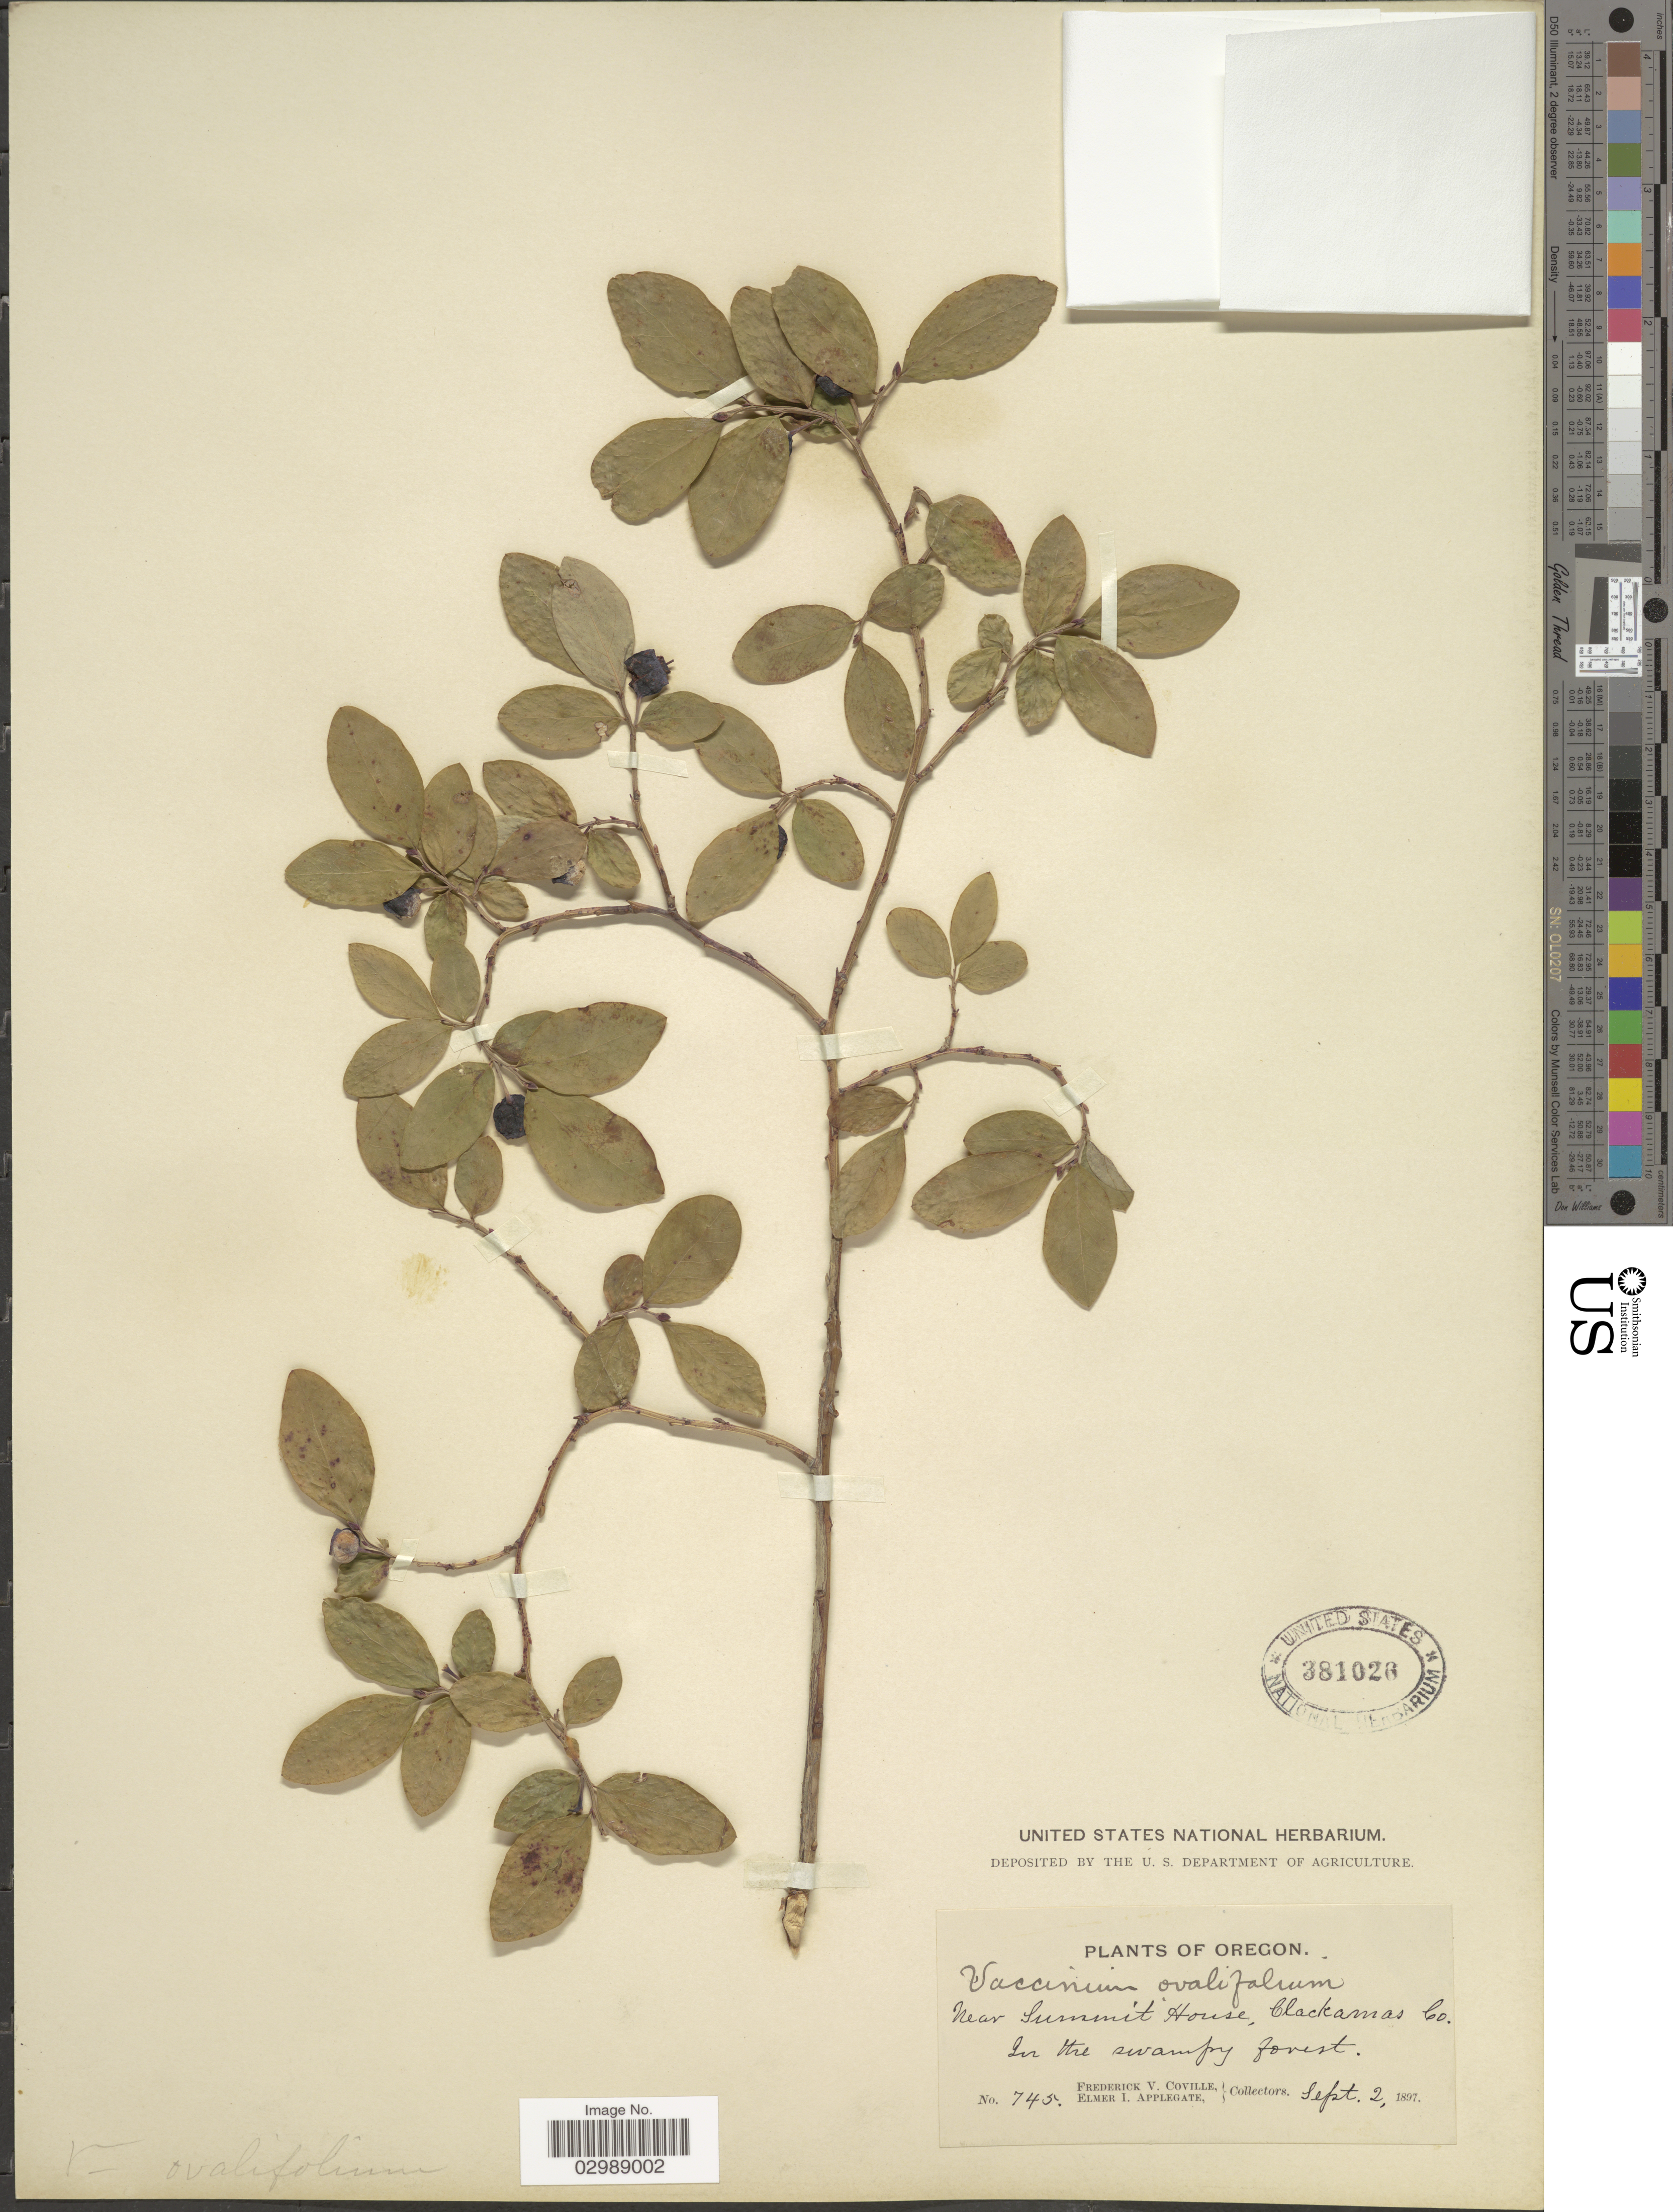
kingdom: Plantae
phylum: Tracheophyta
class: Magnoliopsida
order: Ericales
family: Ericaceae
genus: Vaccinium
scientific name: Vaccinium ovalifolium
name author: Sm.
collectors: F. V. Coville & E. I. Applegate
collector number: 745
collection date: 1897-09-02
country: United States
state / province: Oregon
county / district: Clackamas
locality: Near Summit House, Clackamas Co.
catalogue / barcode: US 381026